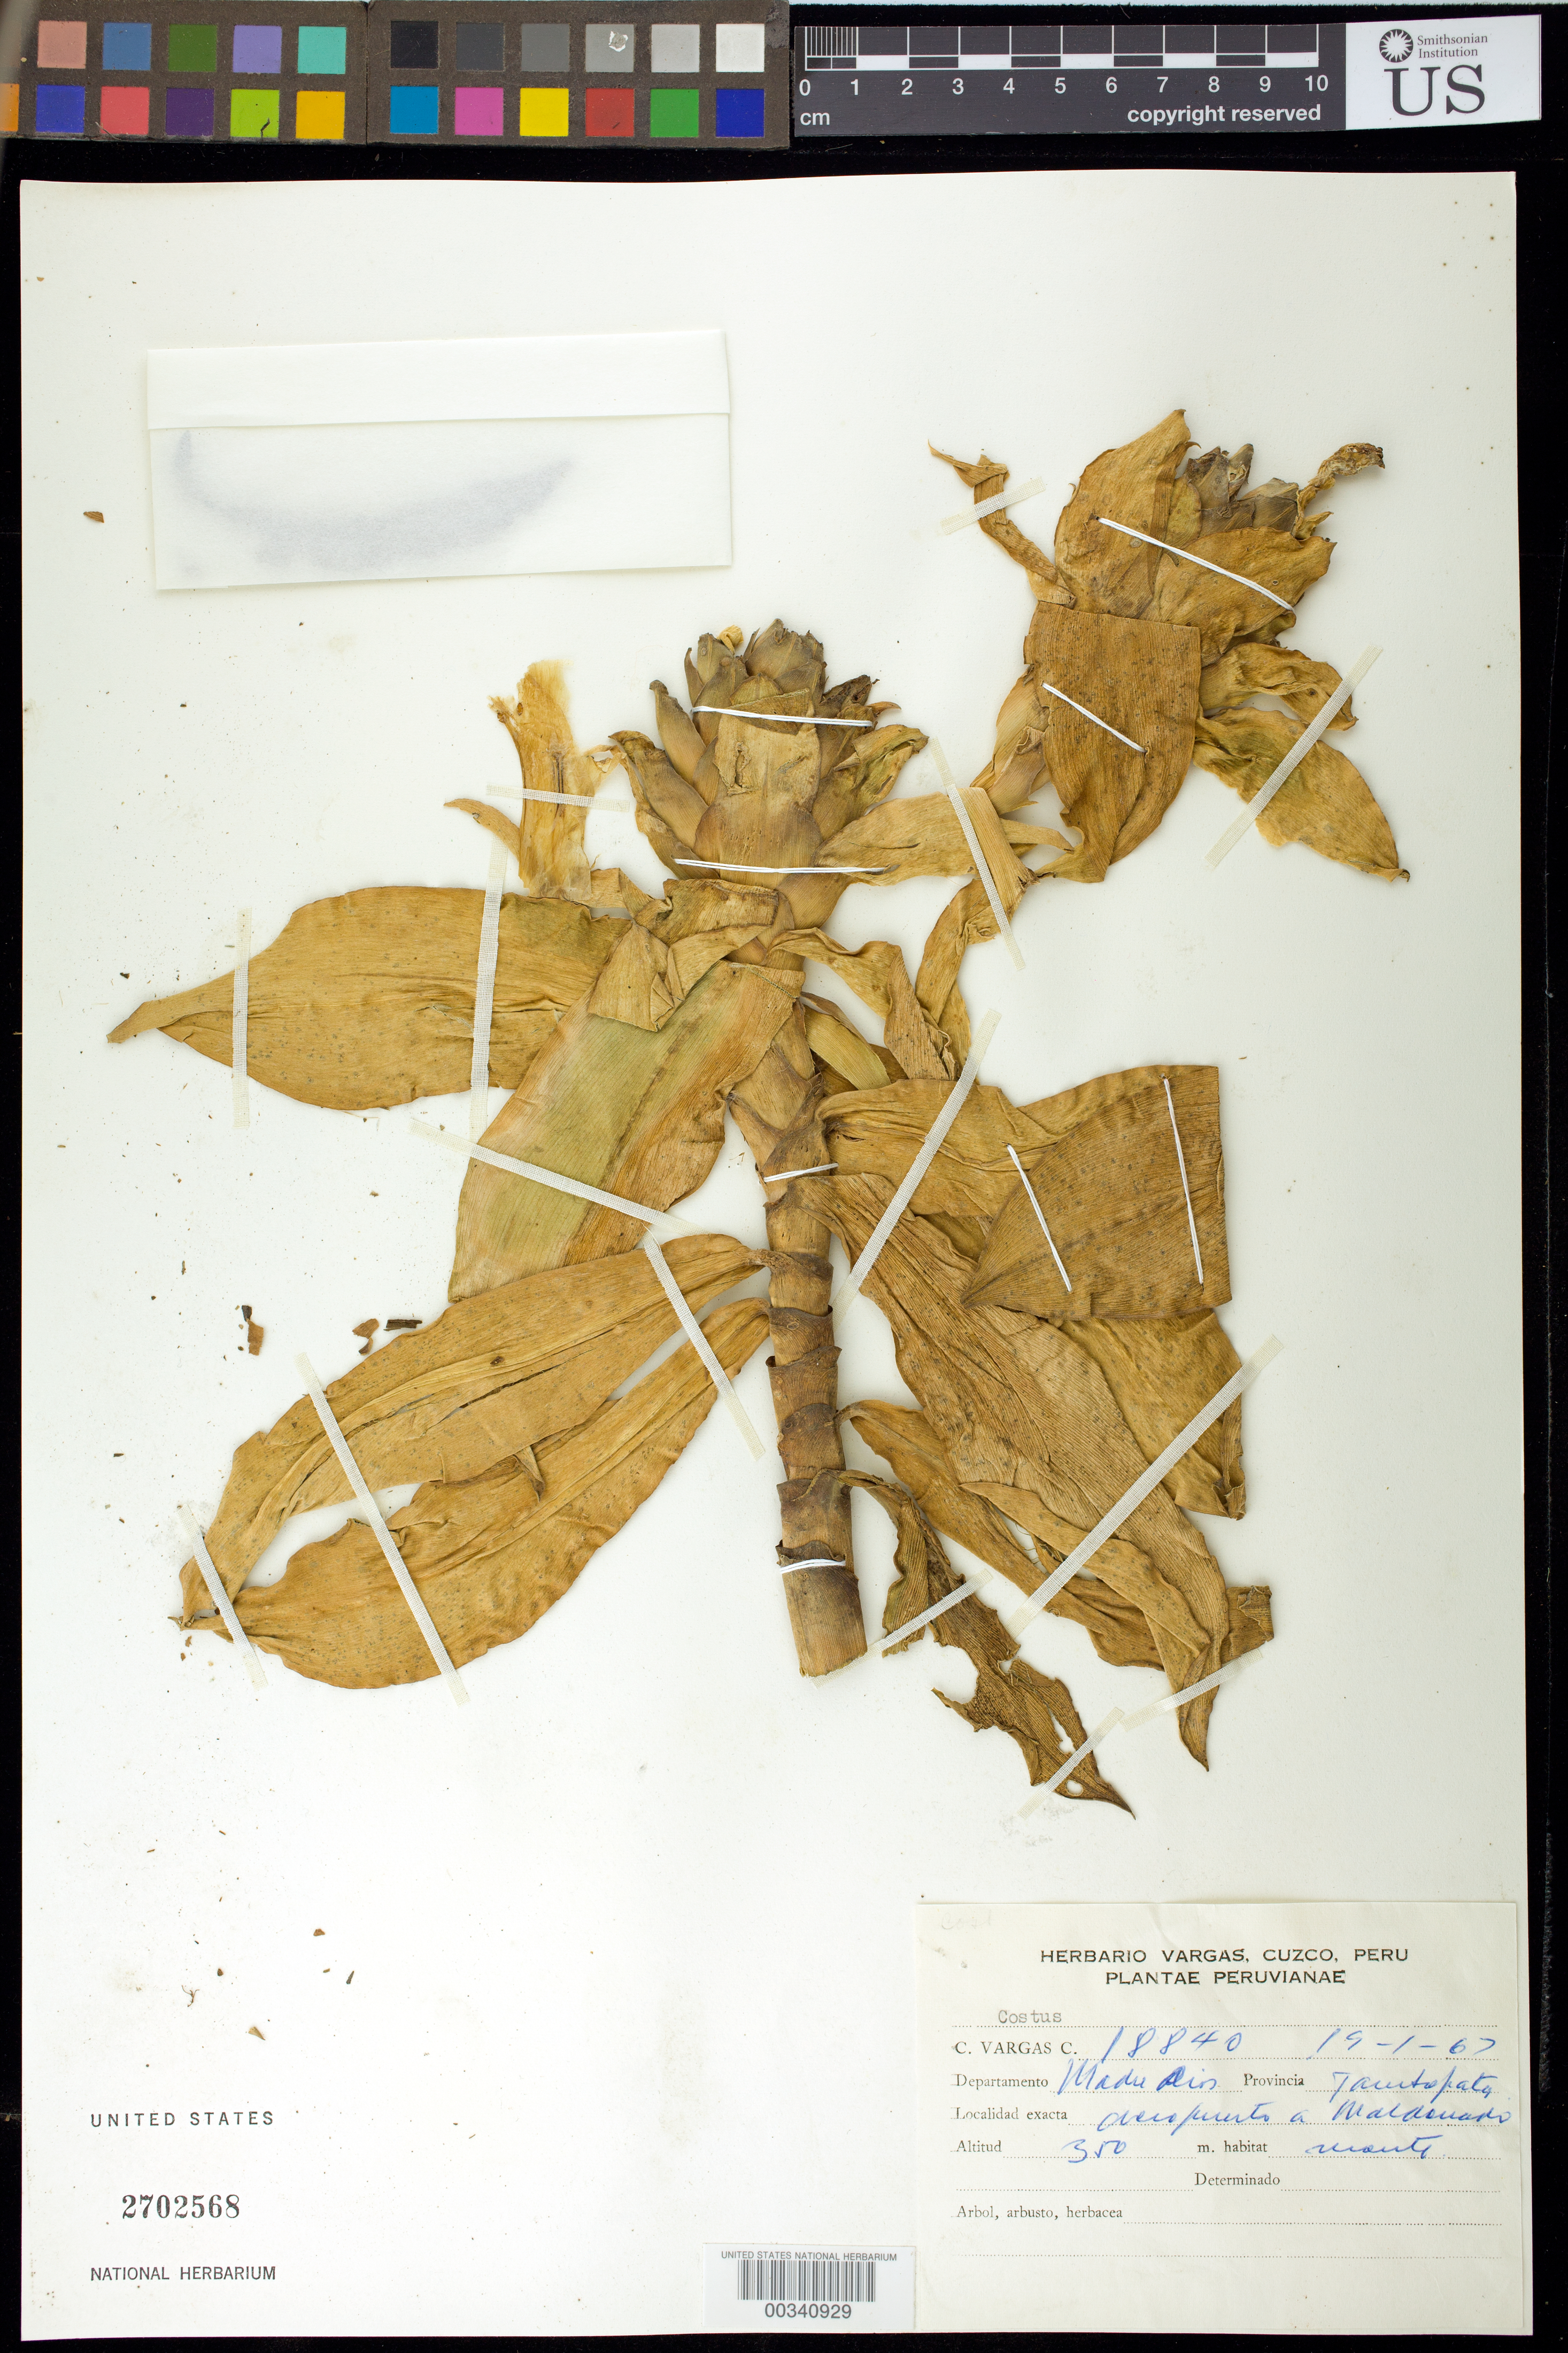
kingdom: Plantae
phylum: Tracheophyta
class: Liliopsida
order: Zingiberales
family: Costaceae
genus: Costus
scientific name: Costus sp.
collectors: C. Vargas Calderón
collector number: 18840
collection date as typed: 19 Jan 1967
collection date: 1967-01-19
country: Peru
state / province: Madre de Dios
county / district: Tambopata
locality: Derepurerto a maldonador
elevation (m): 350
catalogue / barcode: US 2702568